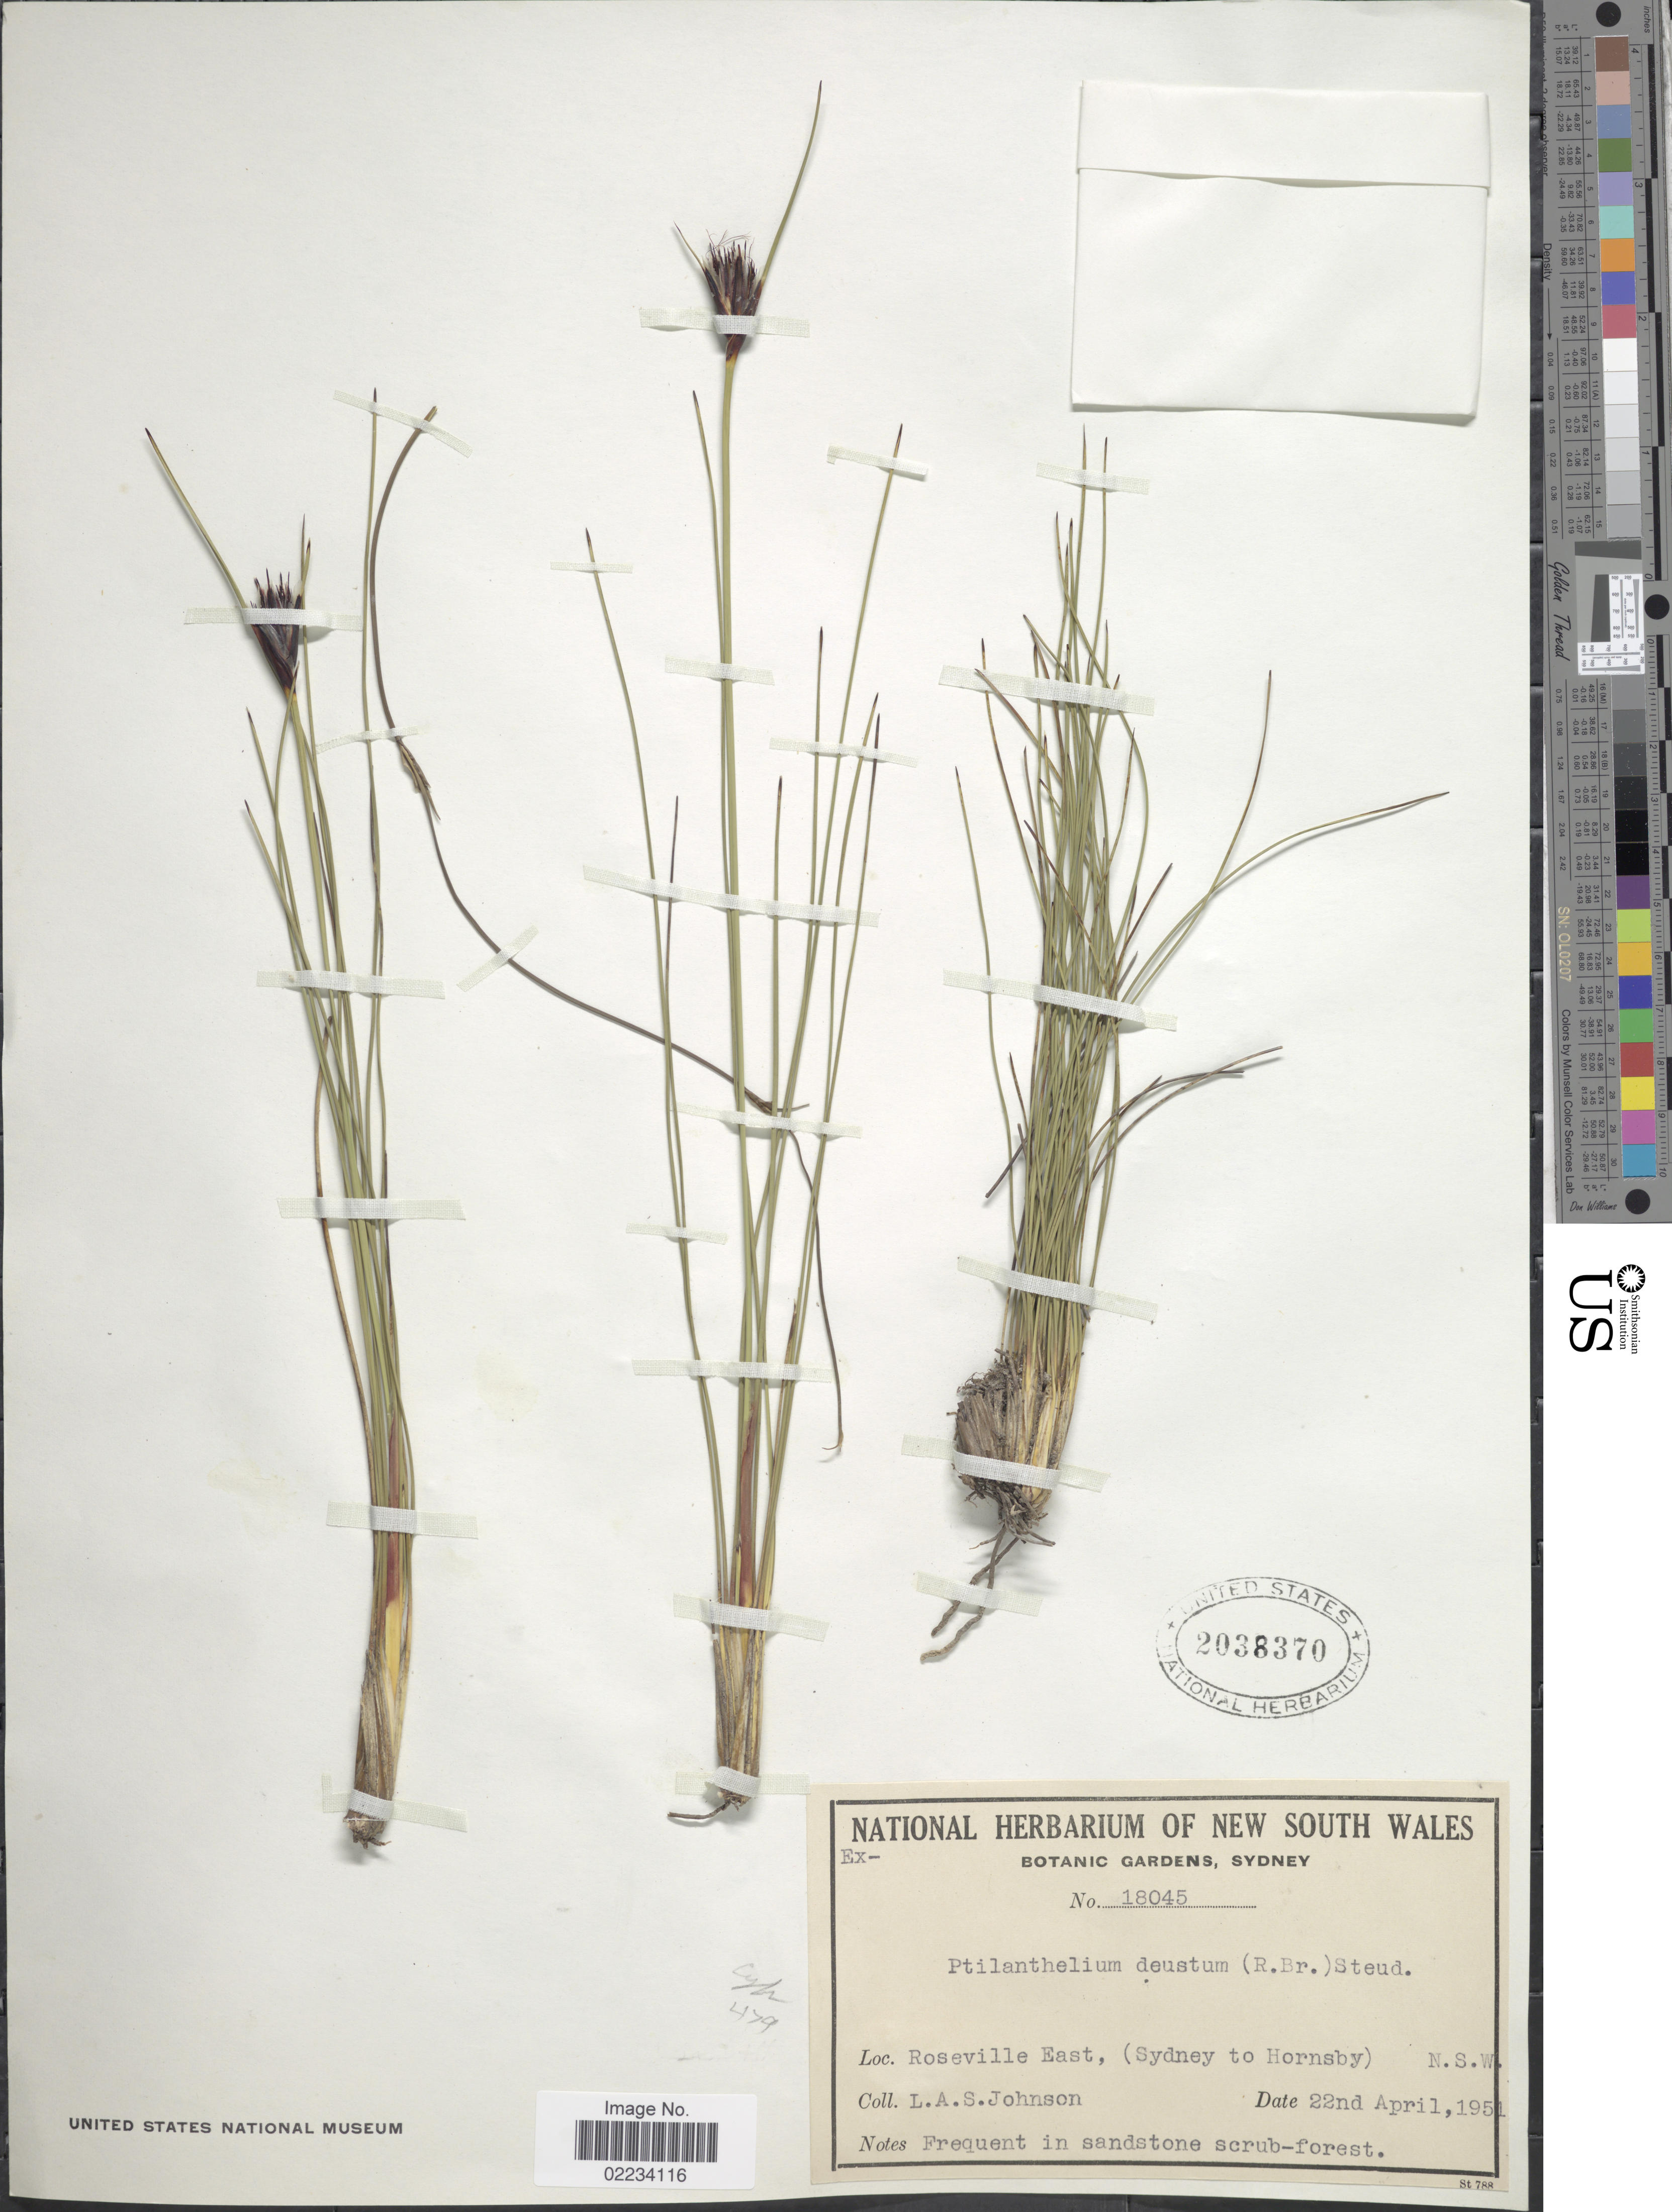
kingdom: Plantae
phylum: Tracheophyta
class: Liliopsida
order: Poales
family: Cyperaceae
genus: Ptilothrix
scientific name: Ptilothrix deusta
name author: (R. Br.) K.L. Wilson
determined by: Strong, Mark T., (BOT), Smithsonian Institution - National Museum of Natural History (UNITED STATES)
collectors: L. A. S. Johnson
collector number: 18045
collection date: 1951-04-22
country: Australia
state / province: New South Wales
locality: Roseville East, (Sydney to Hornsby)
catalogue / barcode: US 2038370